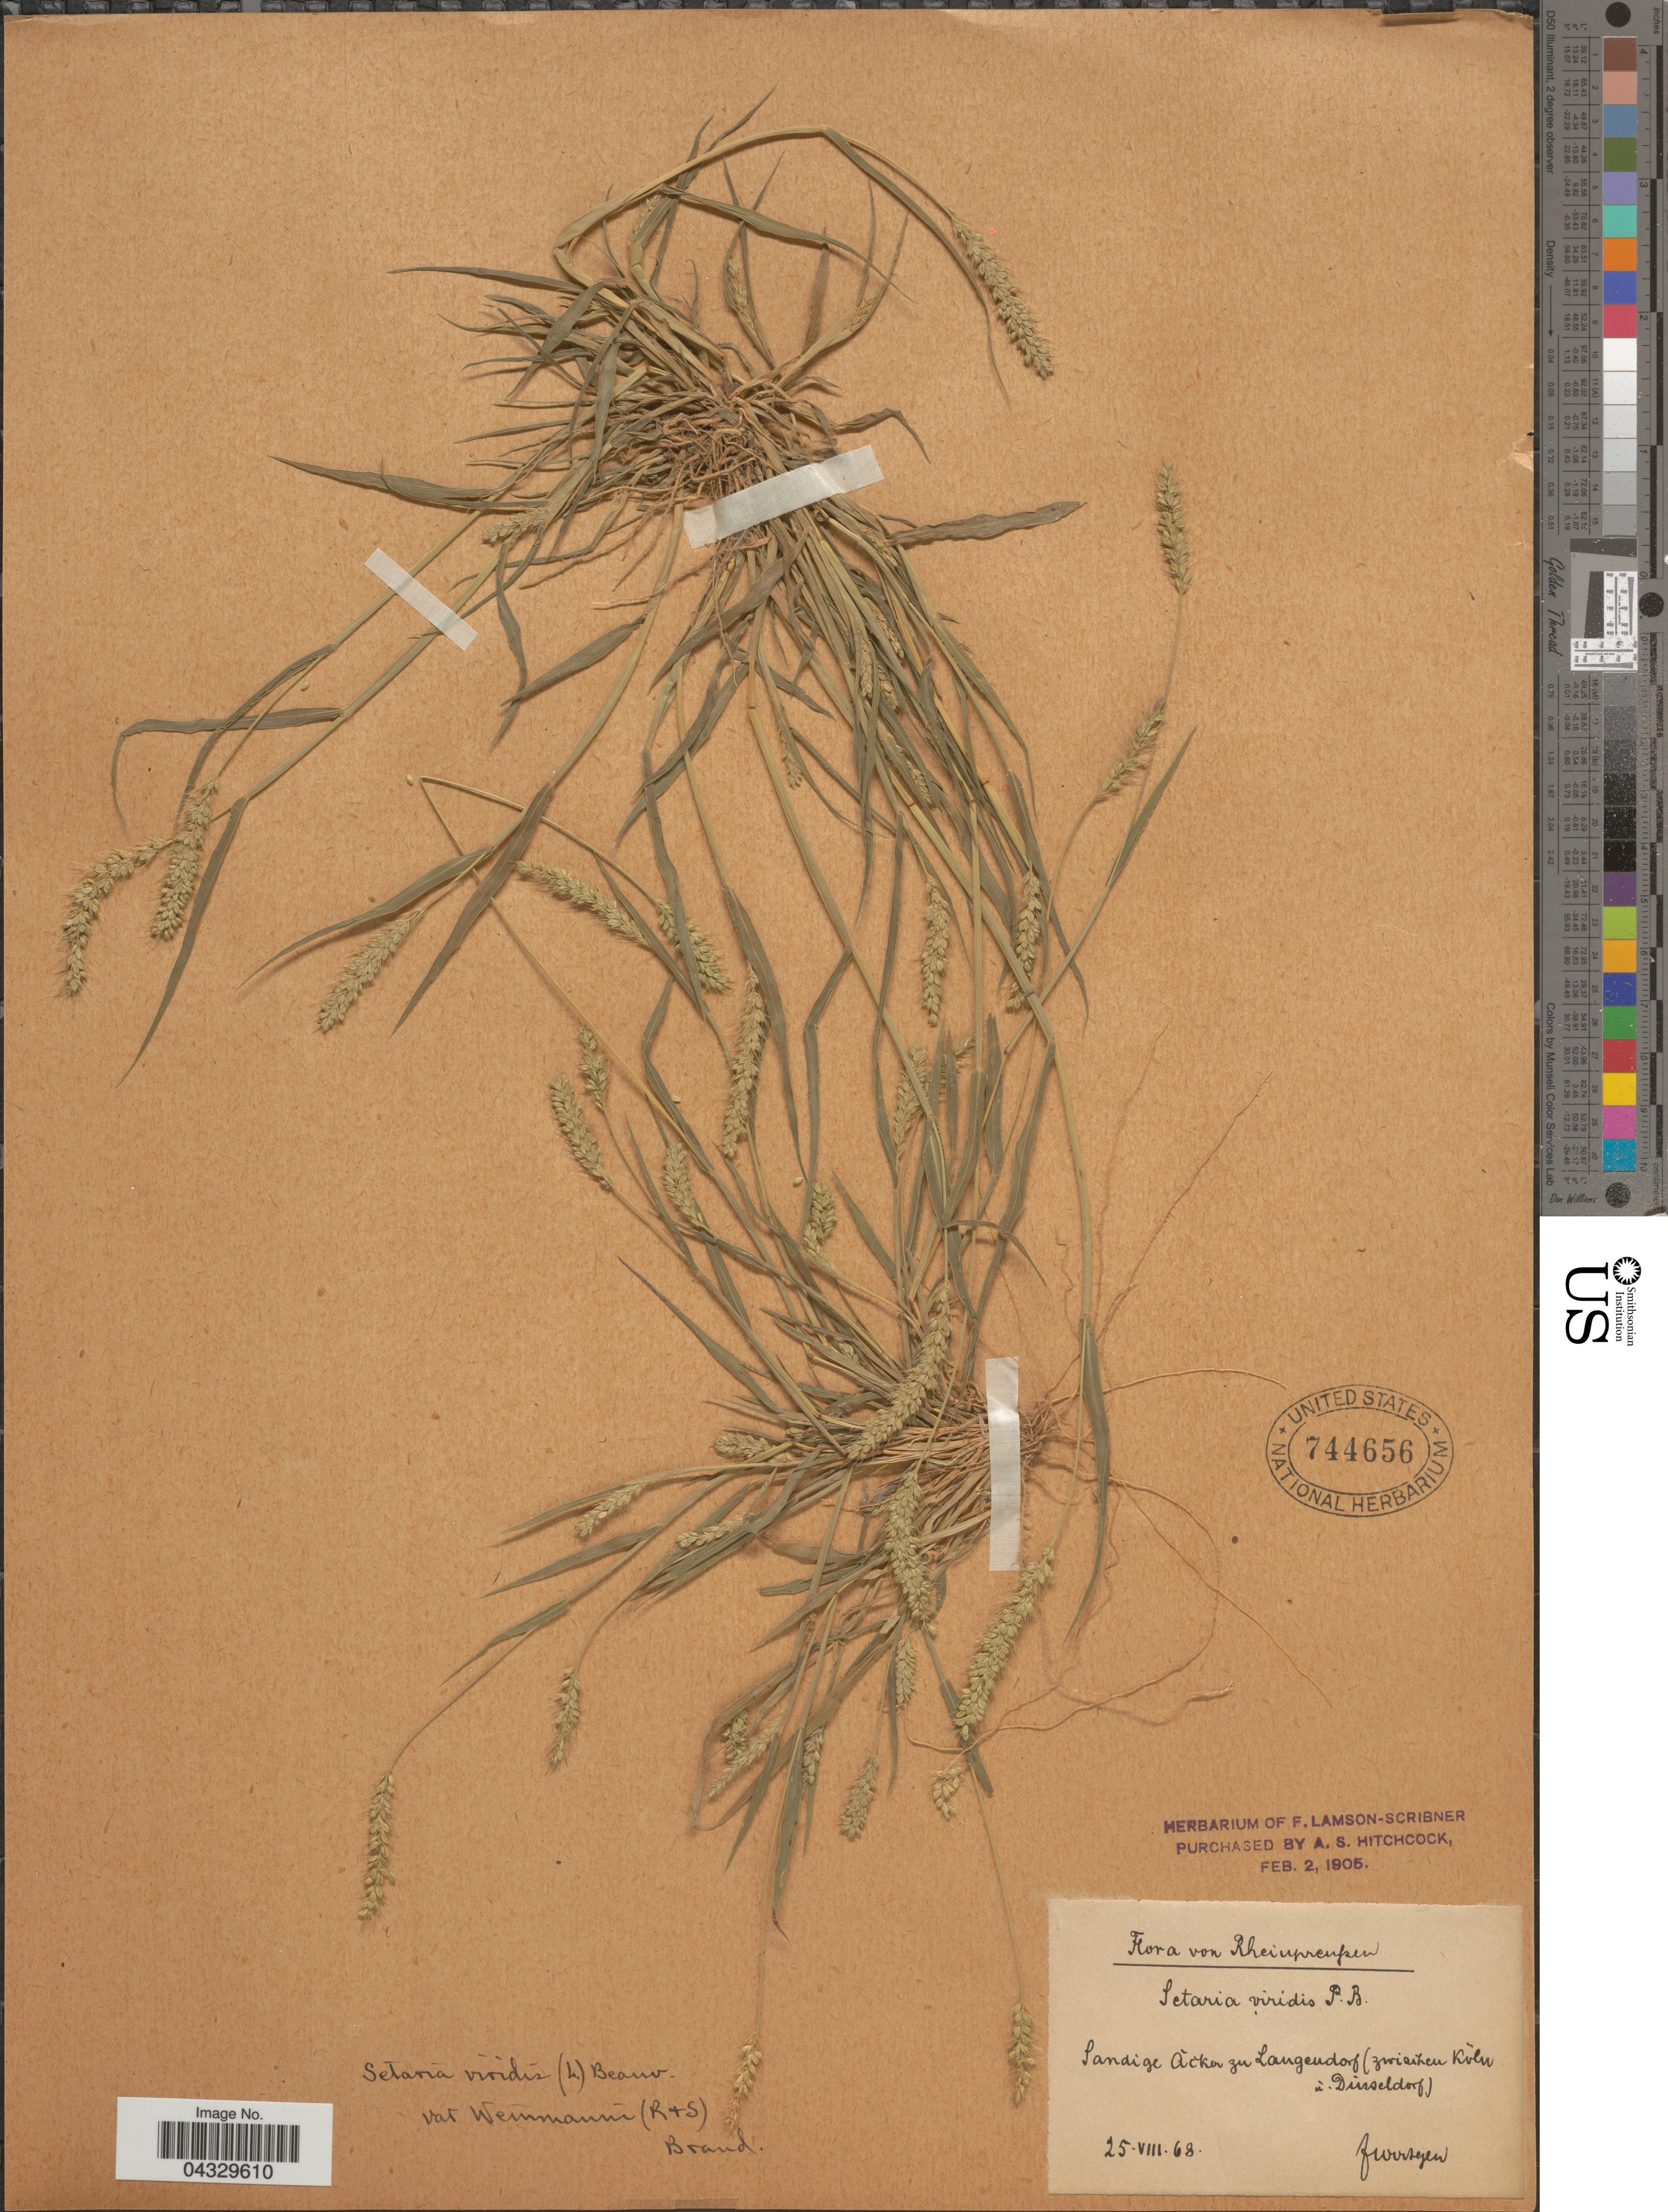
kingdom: Plantae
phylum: Tracheophyta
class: Liliopsida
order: Poales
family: Poaceae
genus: Setaria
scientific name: Setaria viridis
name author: (L.) P. Beauv.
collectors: F. Wirtgen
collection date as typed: Transcribed d/m/y: 25/8/68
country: Germany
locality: Rheinpreussen. Sandige Acker zu Langendorf (zwischen Köln à Dusseldorf).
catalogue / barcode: US 744656